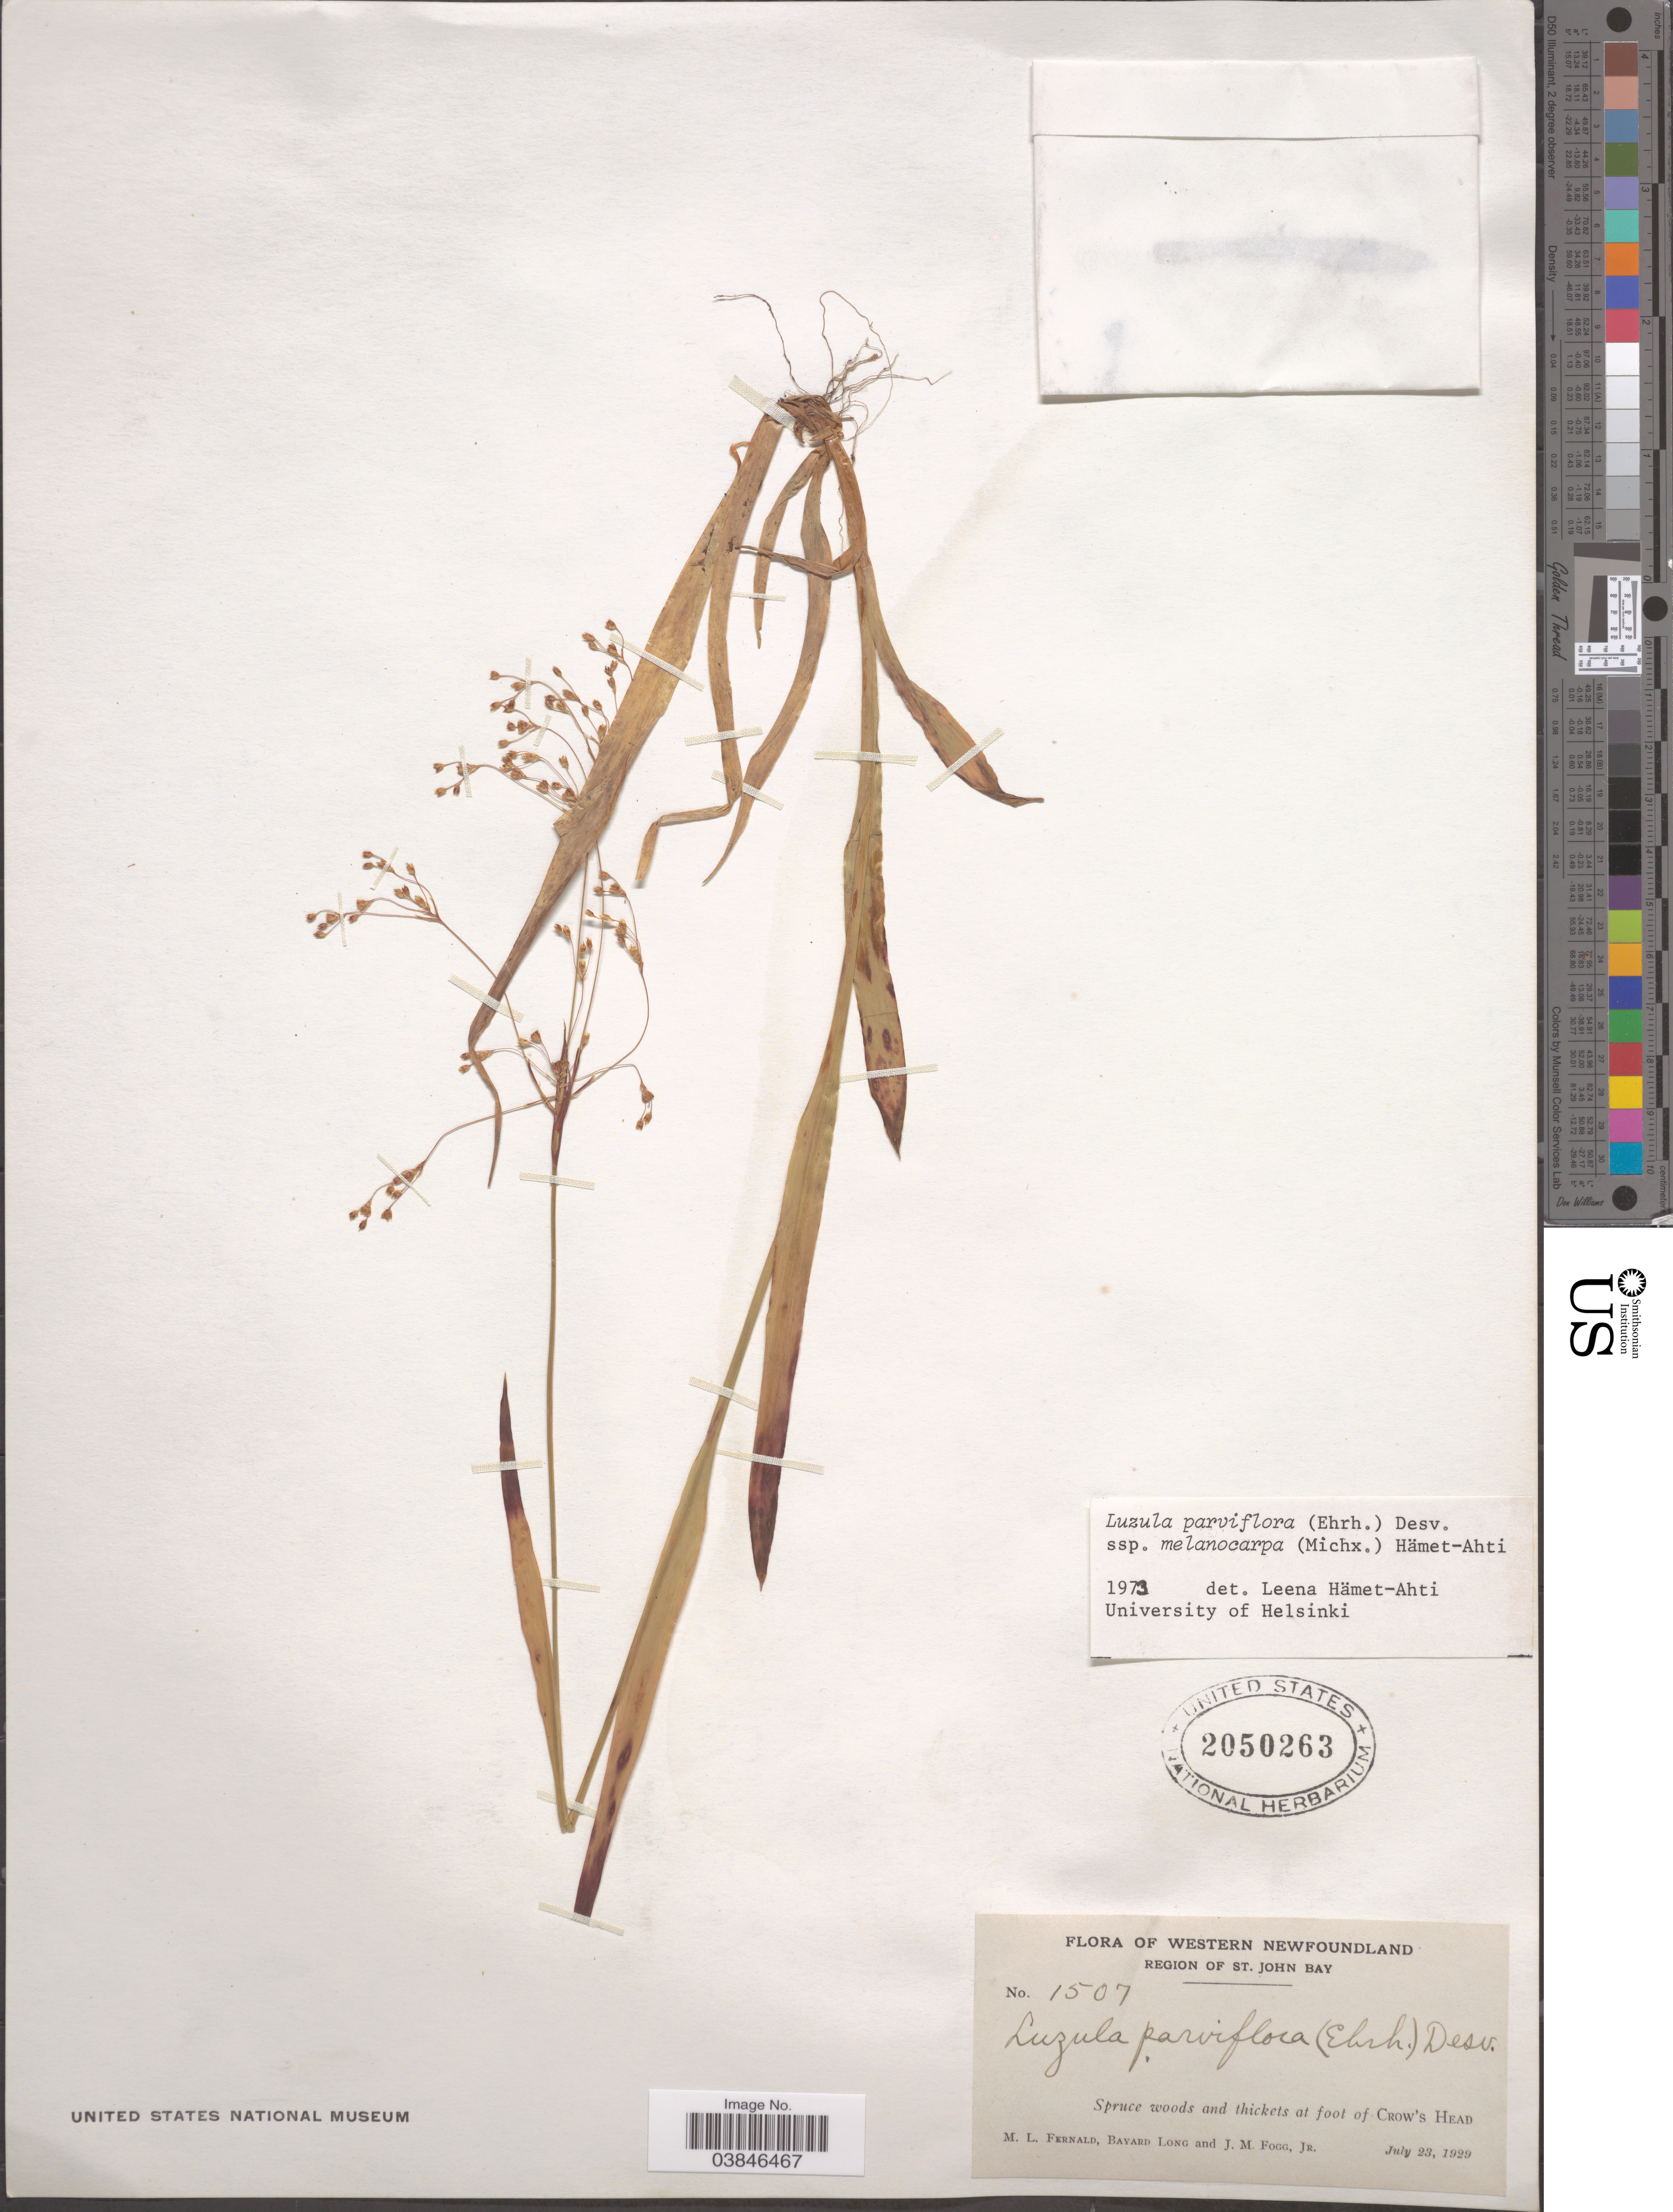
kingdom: Plantae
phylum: Tracheophyta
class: Liliopsida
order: Poales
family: Juncaceae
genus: Luzula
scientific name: Luzula parviflora subsp. melanocarpa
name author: Desv.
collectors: M. L. Fernald, B. Long & J. Fogg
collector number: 1507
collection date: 1929-07-23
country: Canada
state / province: Newfoundland and Labrador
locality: Western Newfoundland. Region of St. John Bay. Spruce woods and thickets at foot of Crow's Head.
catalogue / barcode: US 2050263